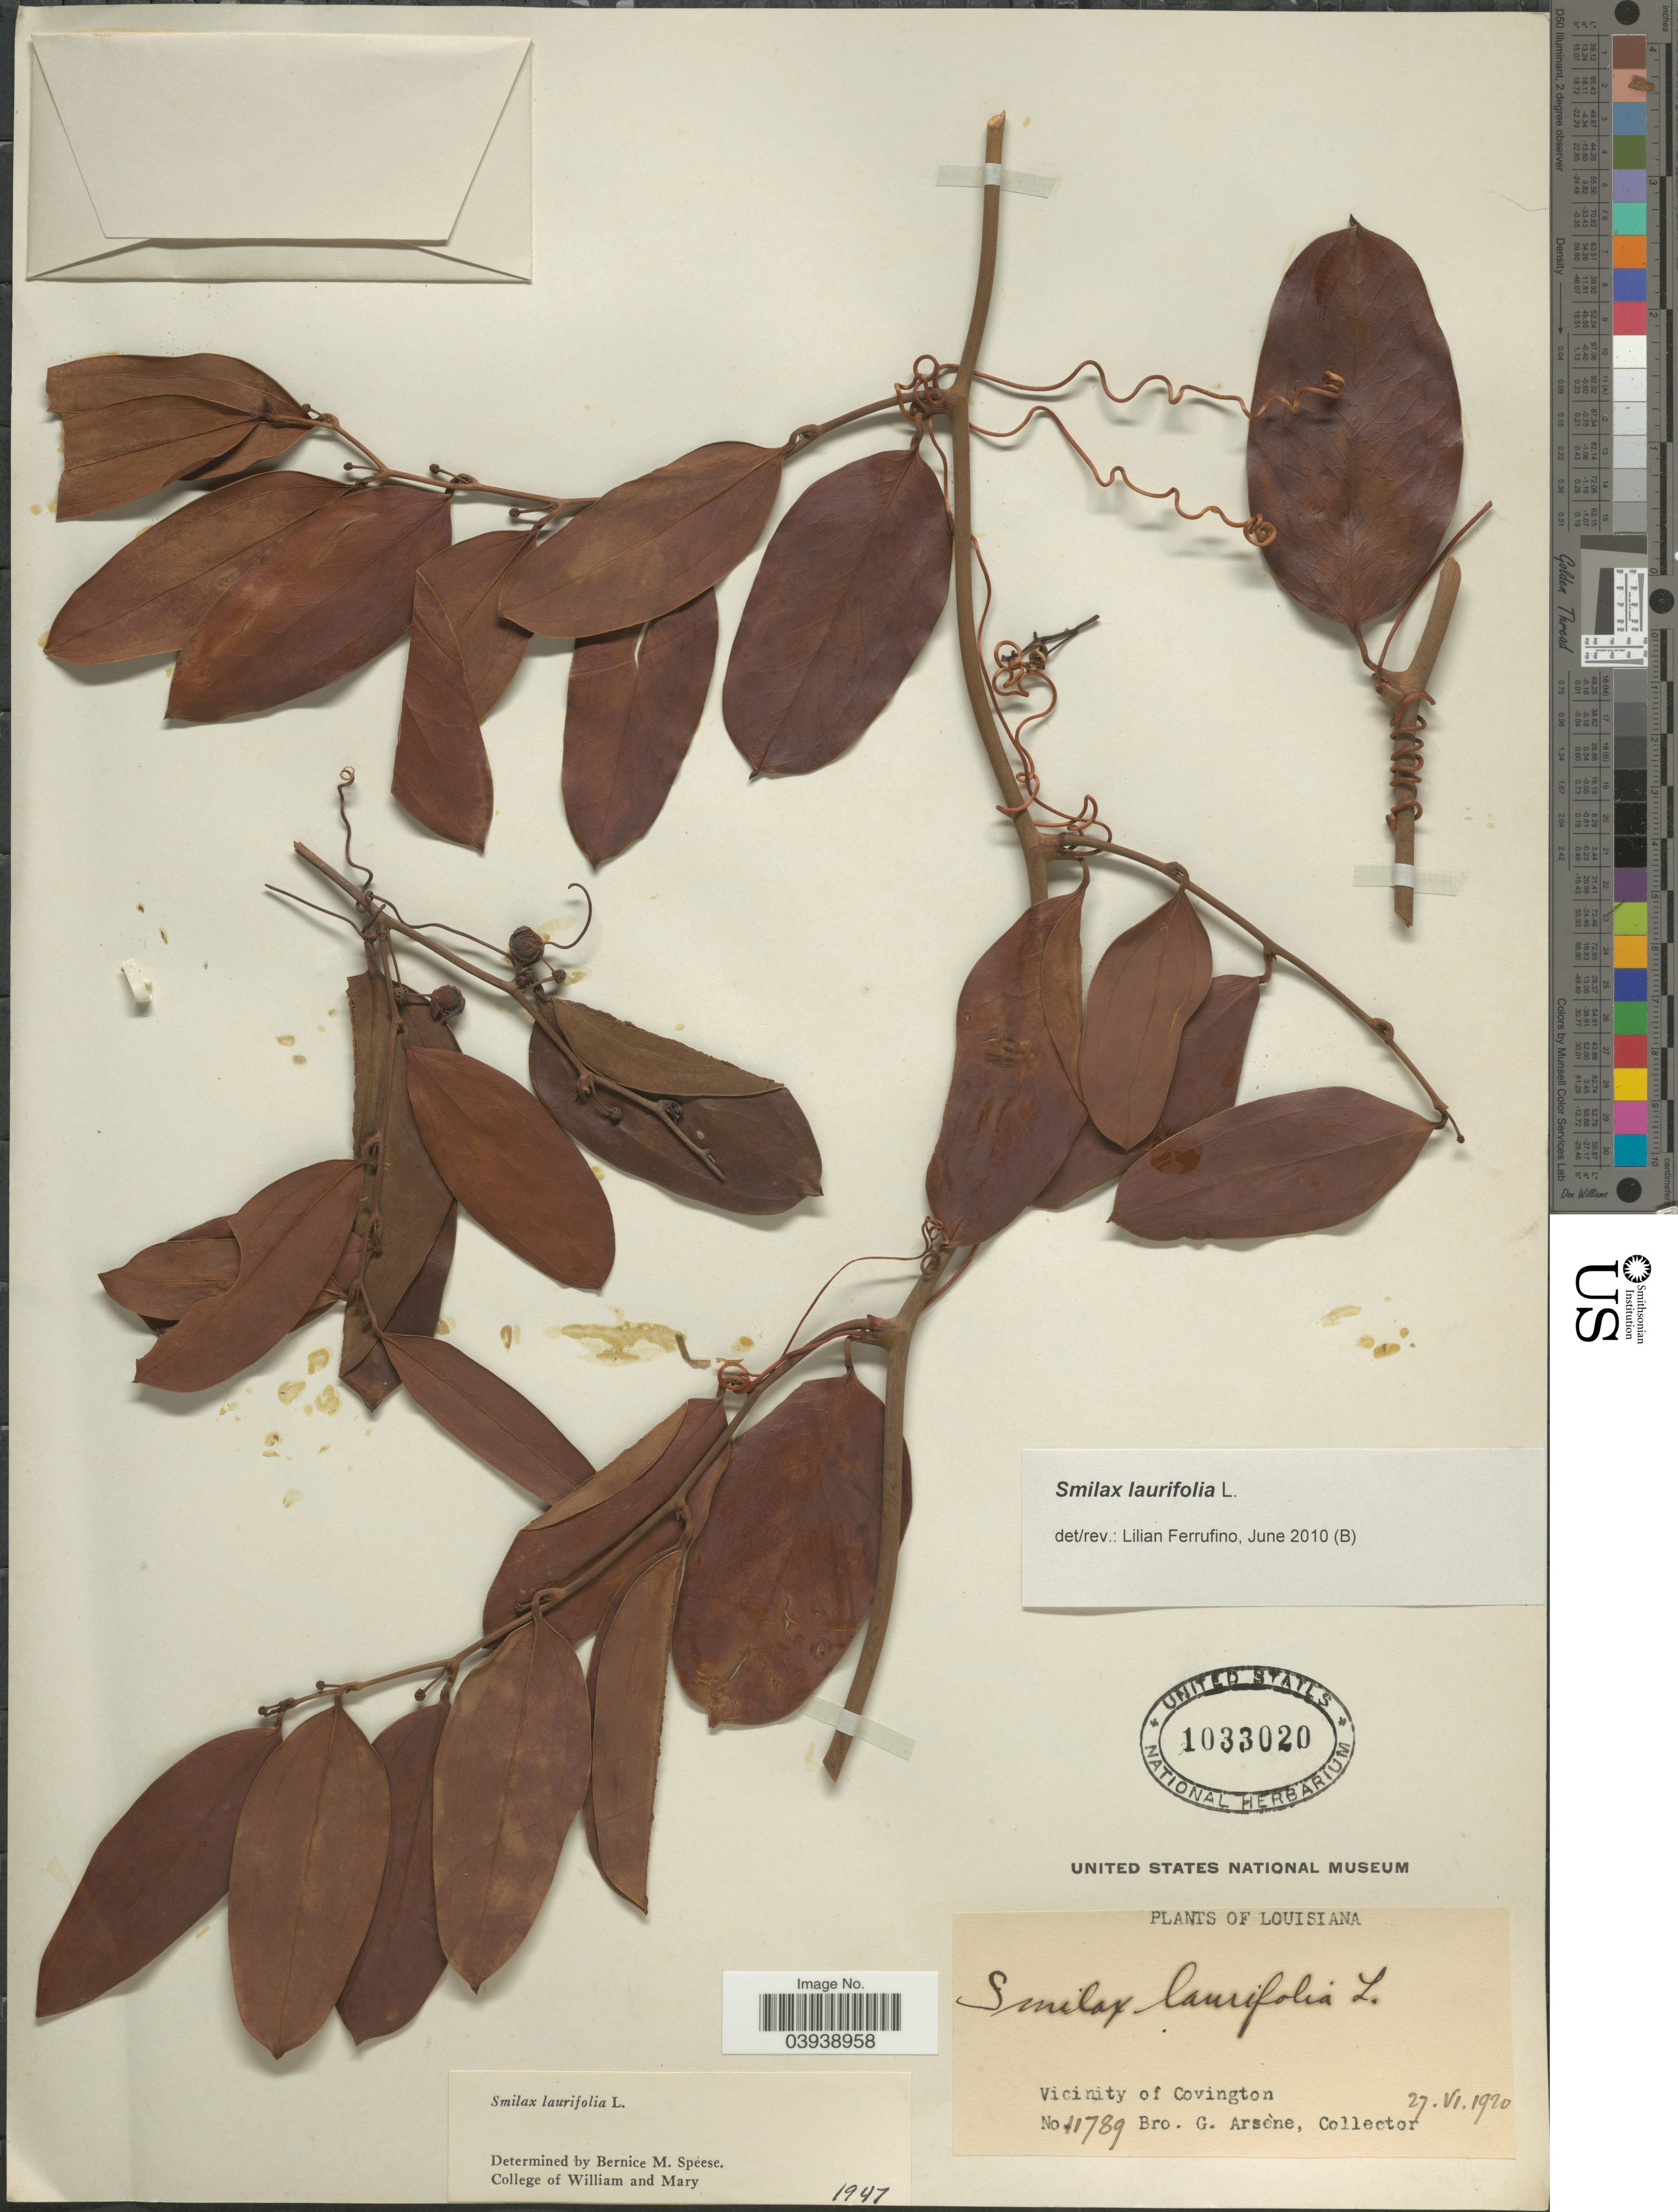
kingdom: Plantae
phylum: Tracheophyta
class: Liliopsida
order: Liliales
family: Smilacaceae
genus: Smilax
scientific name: Smilax laurifolia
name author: L.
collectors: Bro. G. Arsène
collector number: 11789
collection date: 1920-06-27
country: United States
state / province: Louisiana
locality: Vicinity of Covington.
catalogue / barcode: US 1033020